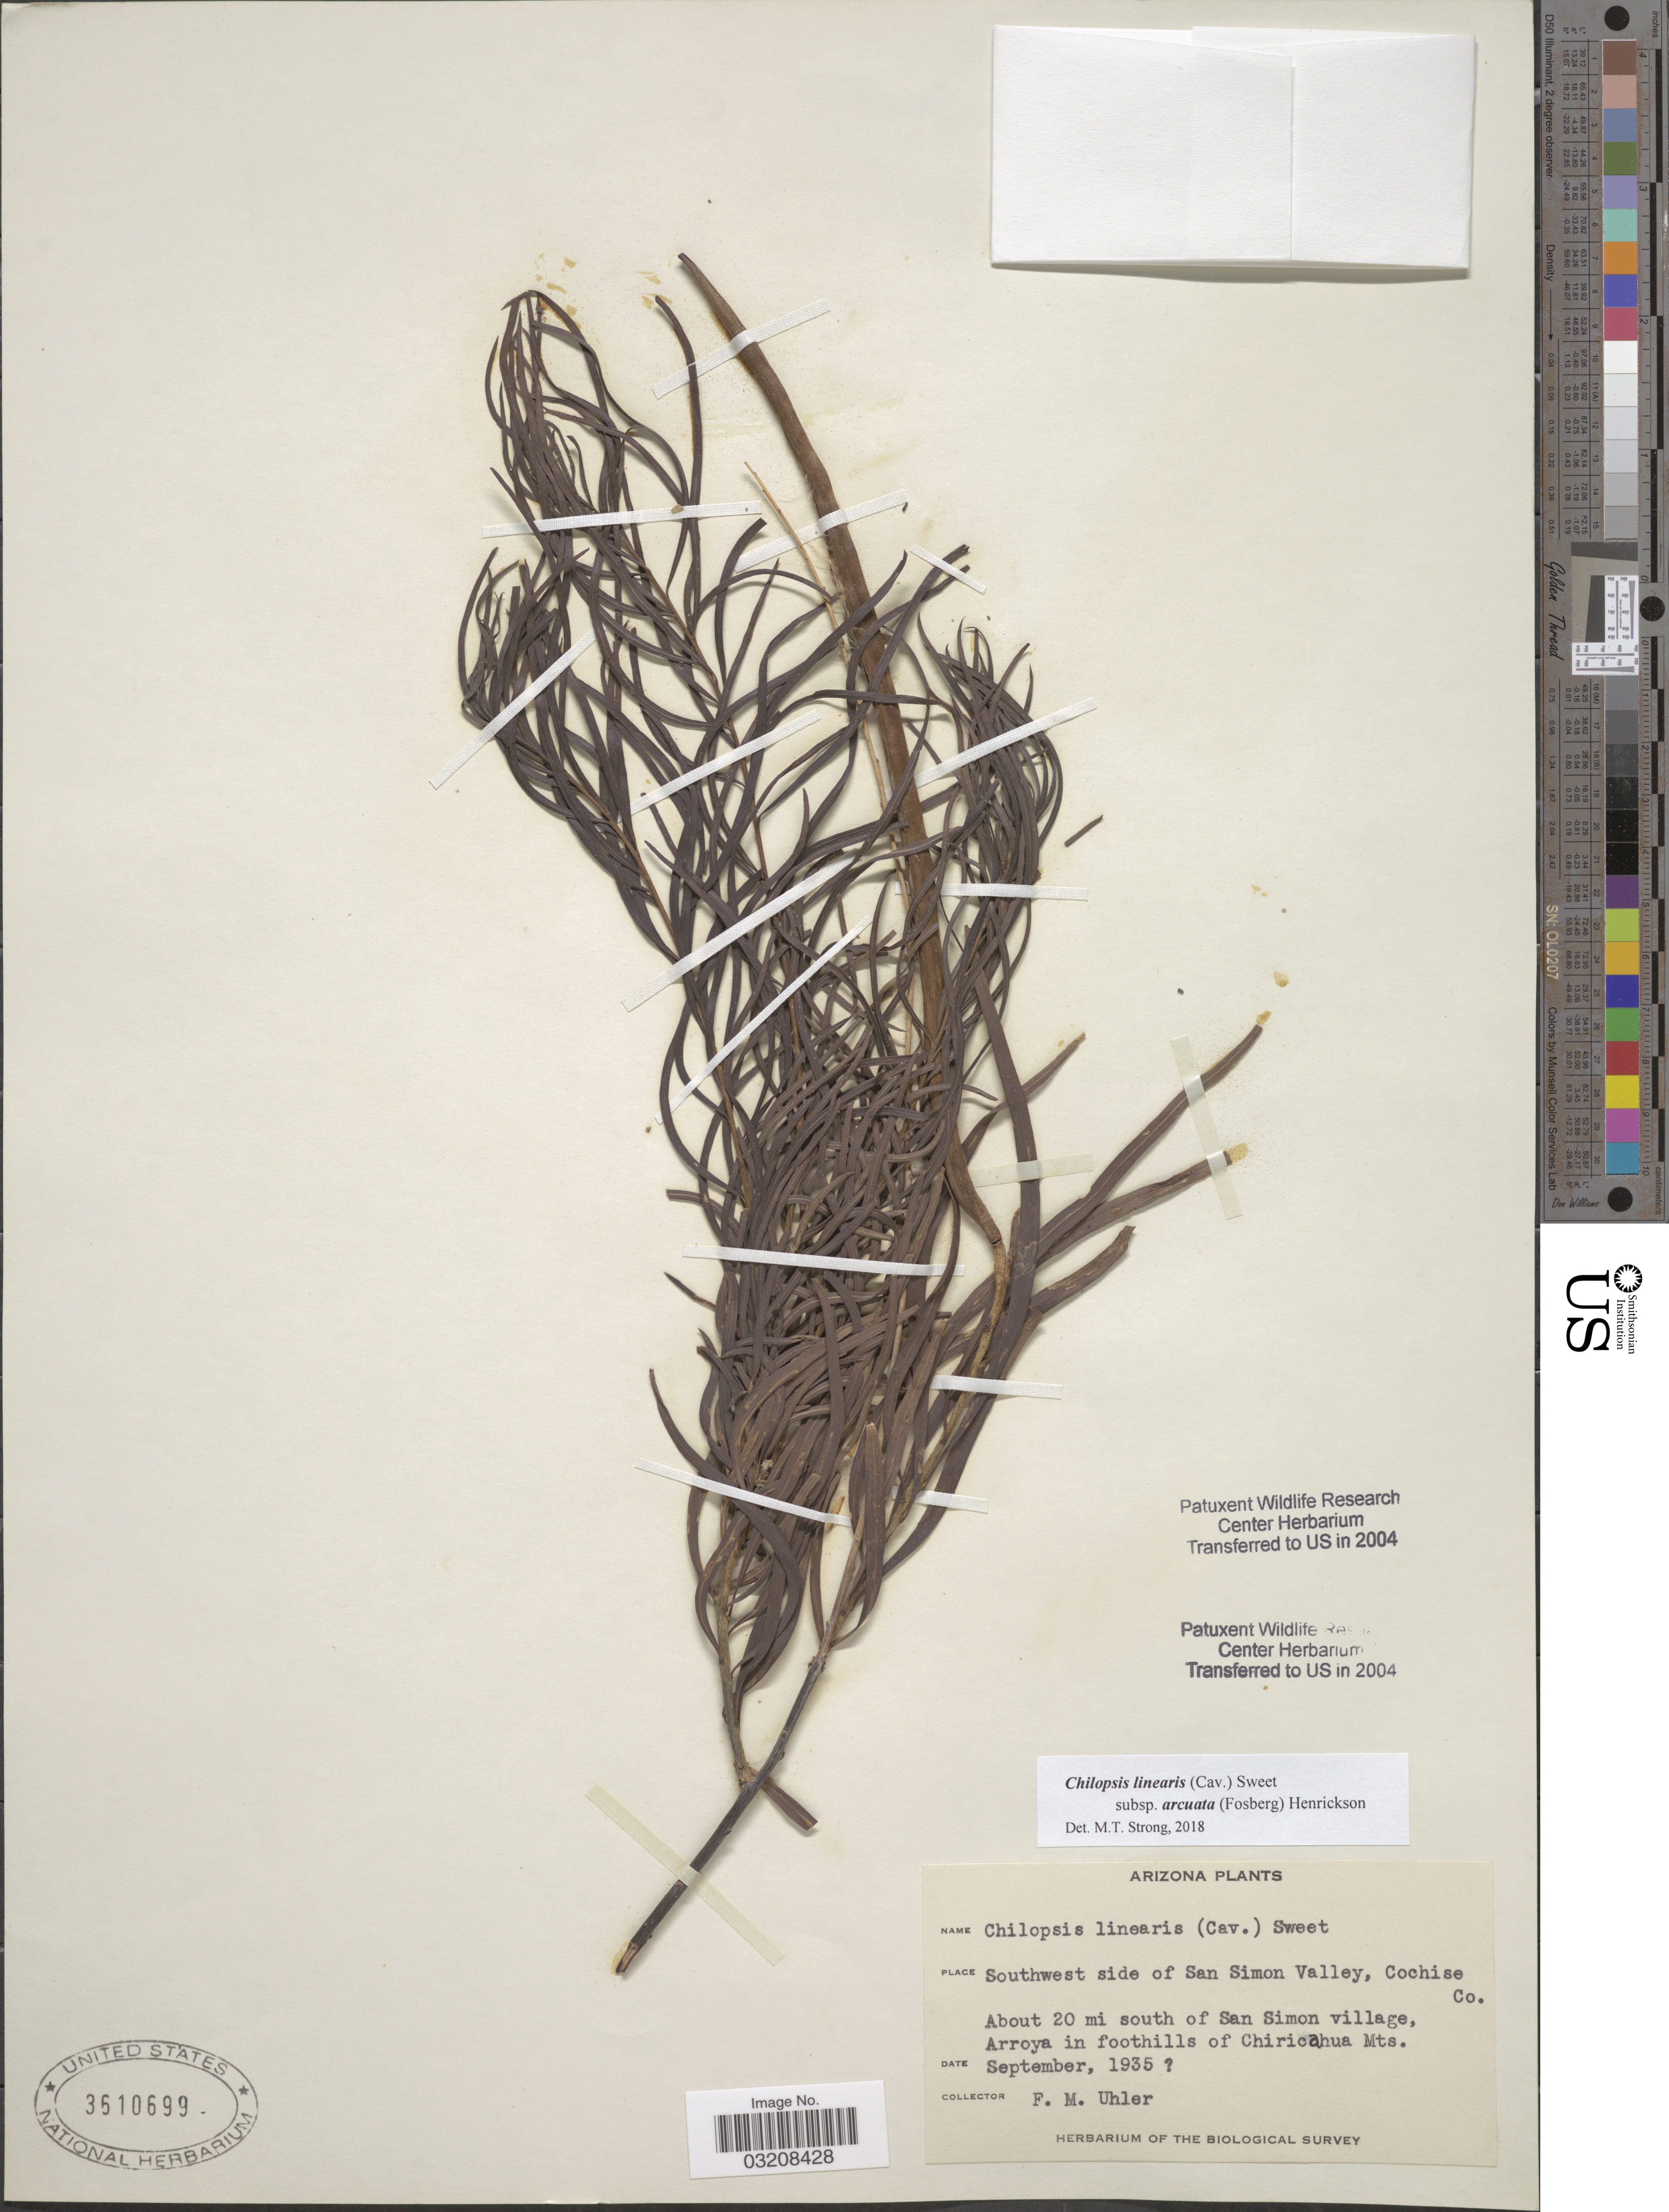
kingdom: Plantae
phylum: Tracheophyta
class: Magnoliopsida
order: Lamiales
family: Bignoniaceae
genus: Chilopsis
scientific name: Chilopsis linearis subsp. arcuata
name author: (Fosberg) Henrickson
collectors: F. M. Uhler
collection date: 1935-09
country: United States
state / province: Arizona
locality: Southwest side of San Simon Valley, Cochise Co. About 20 mi south of San Simon village, Arroya in foothills of Chiricahua Mts.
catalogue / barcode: US 3610699